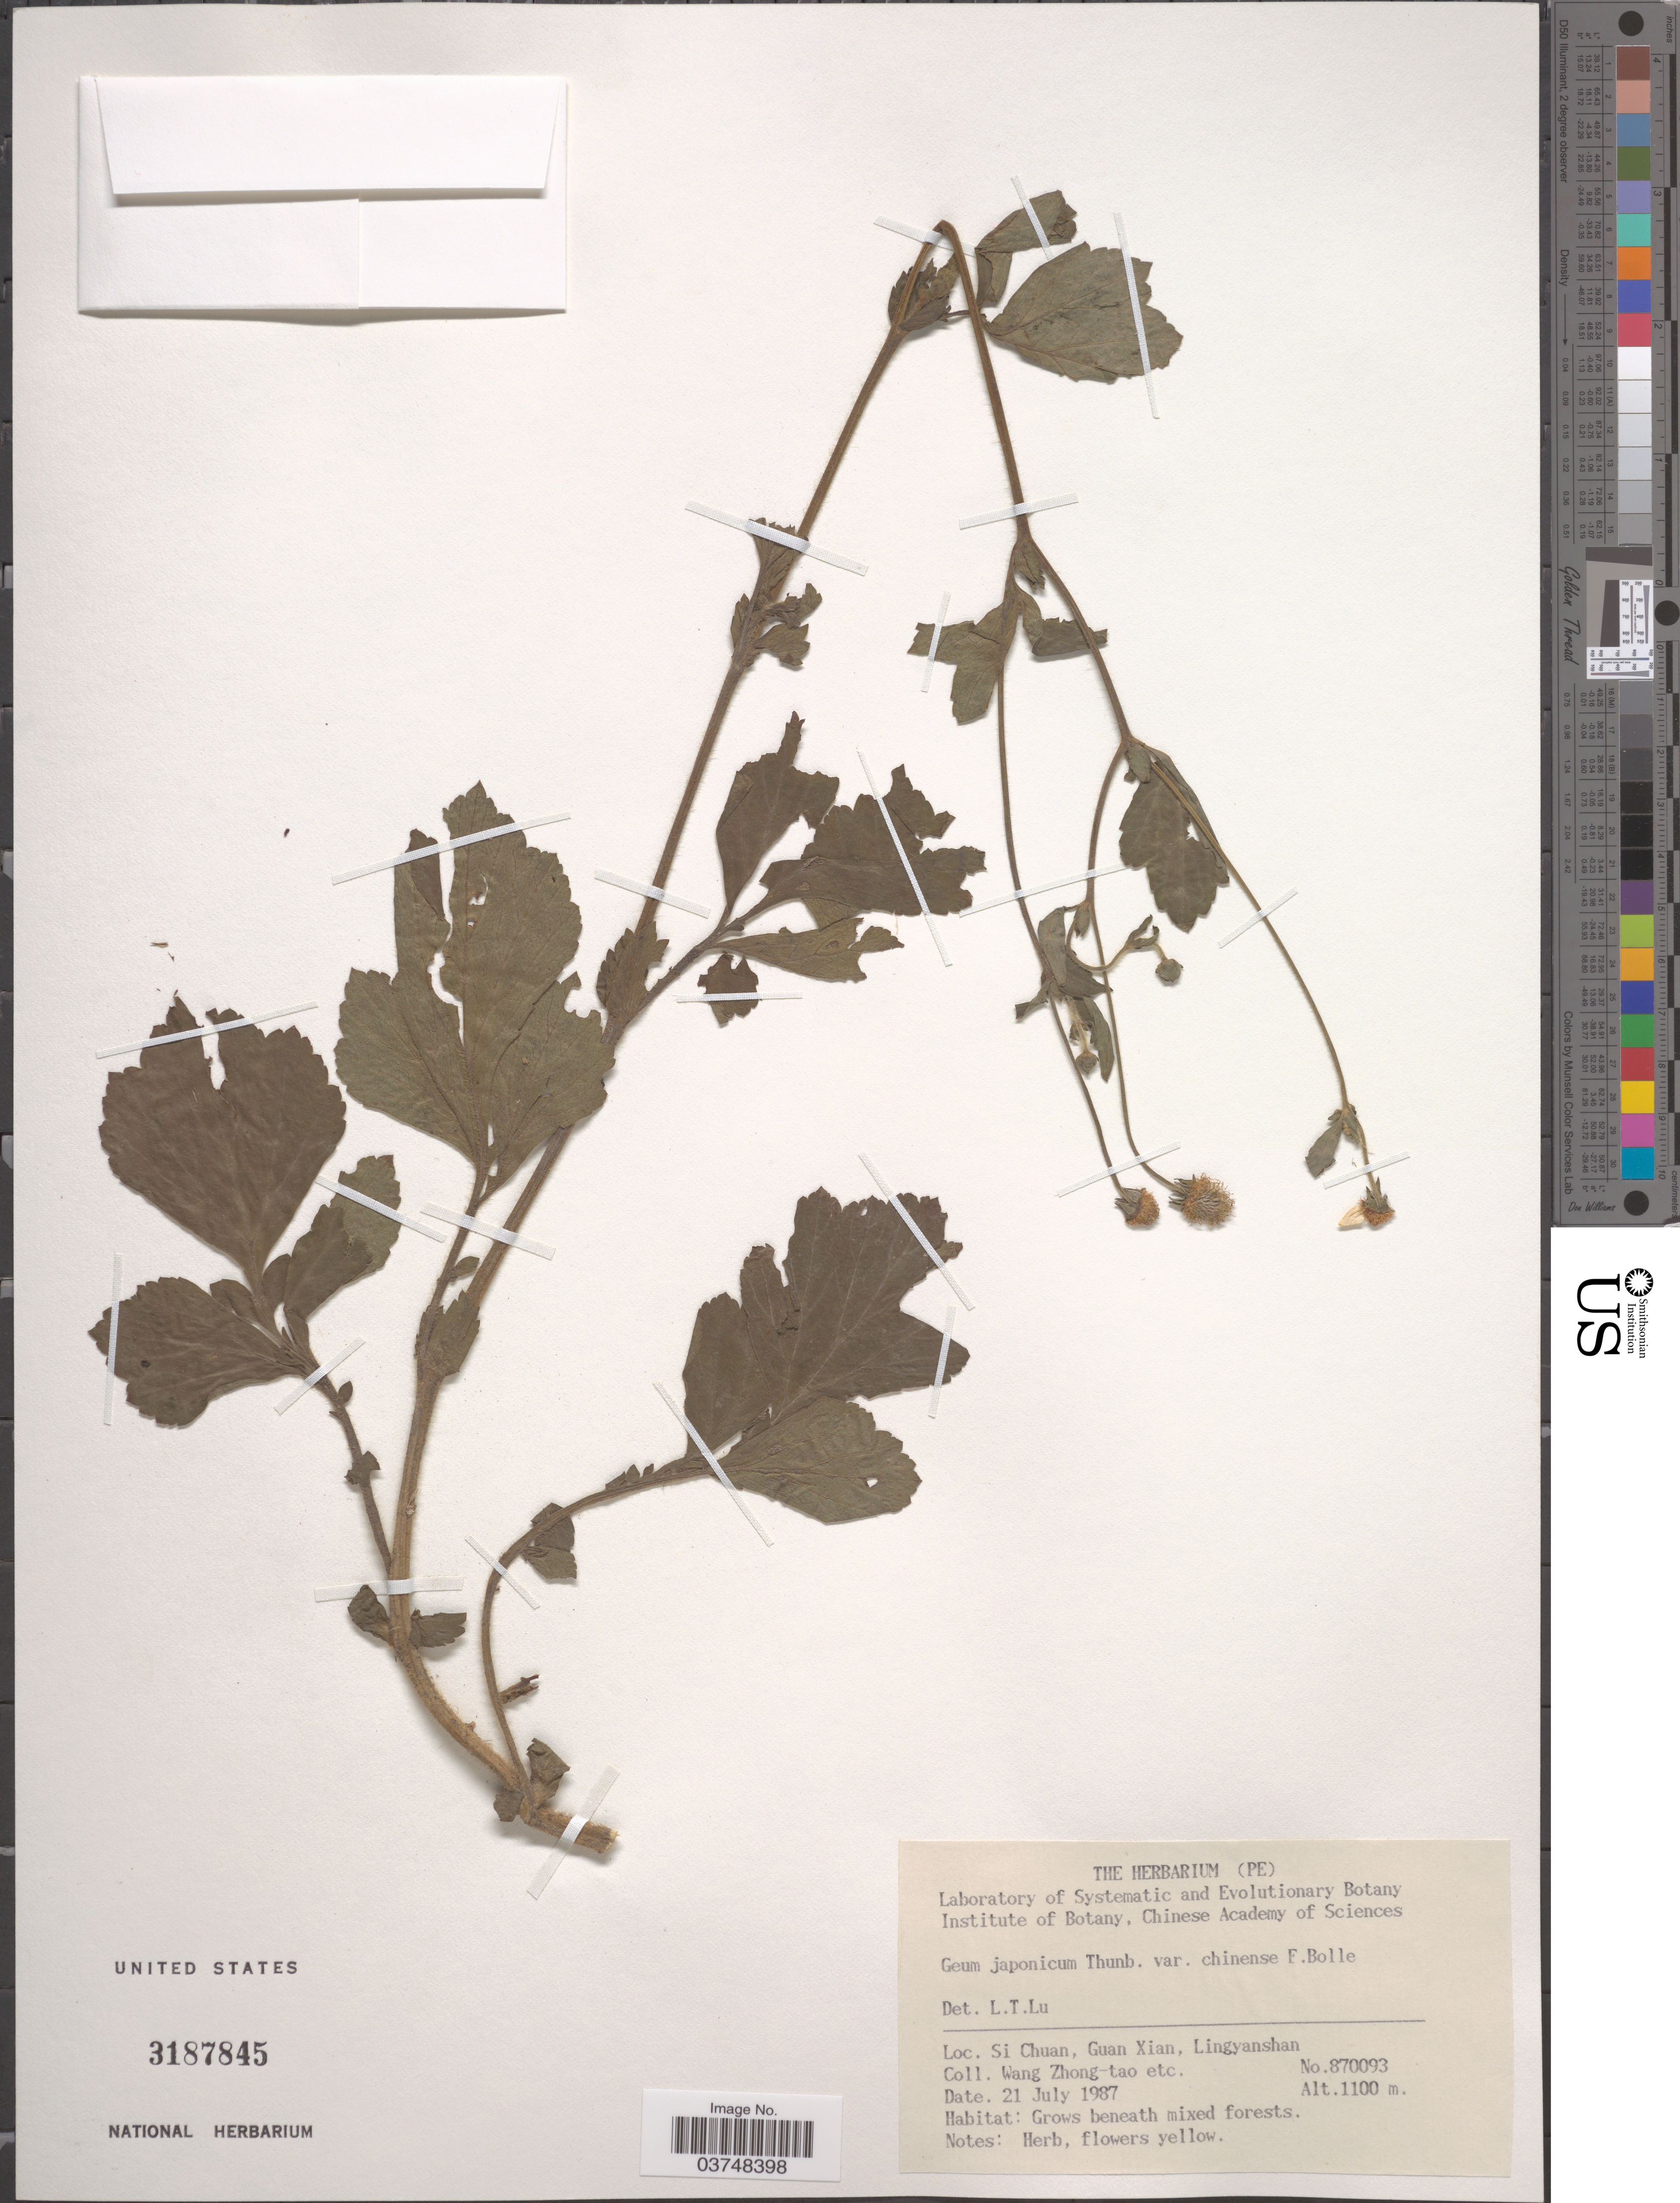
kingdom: Plantae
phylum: Tracheophyta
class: Magnoliopsida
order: Rosales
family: Rosaceae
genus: Geum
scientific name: Geum japonicum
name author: Thunb.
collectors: W. Zhong-Tao & et al.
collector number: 870093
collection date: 1987-07-21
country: China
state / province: Sichuan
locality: Guan Xian, Lingyanshan.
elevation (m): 1100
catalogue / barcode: US 3187845